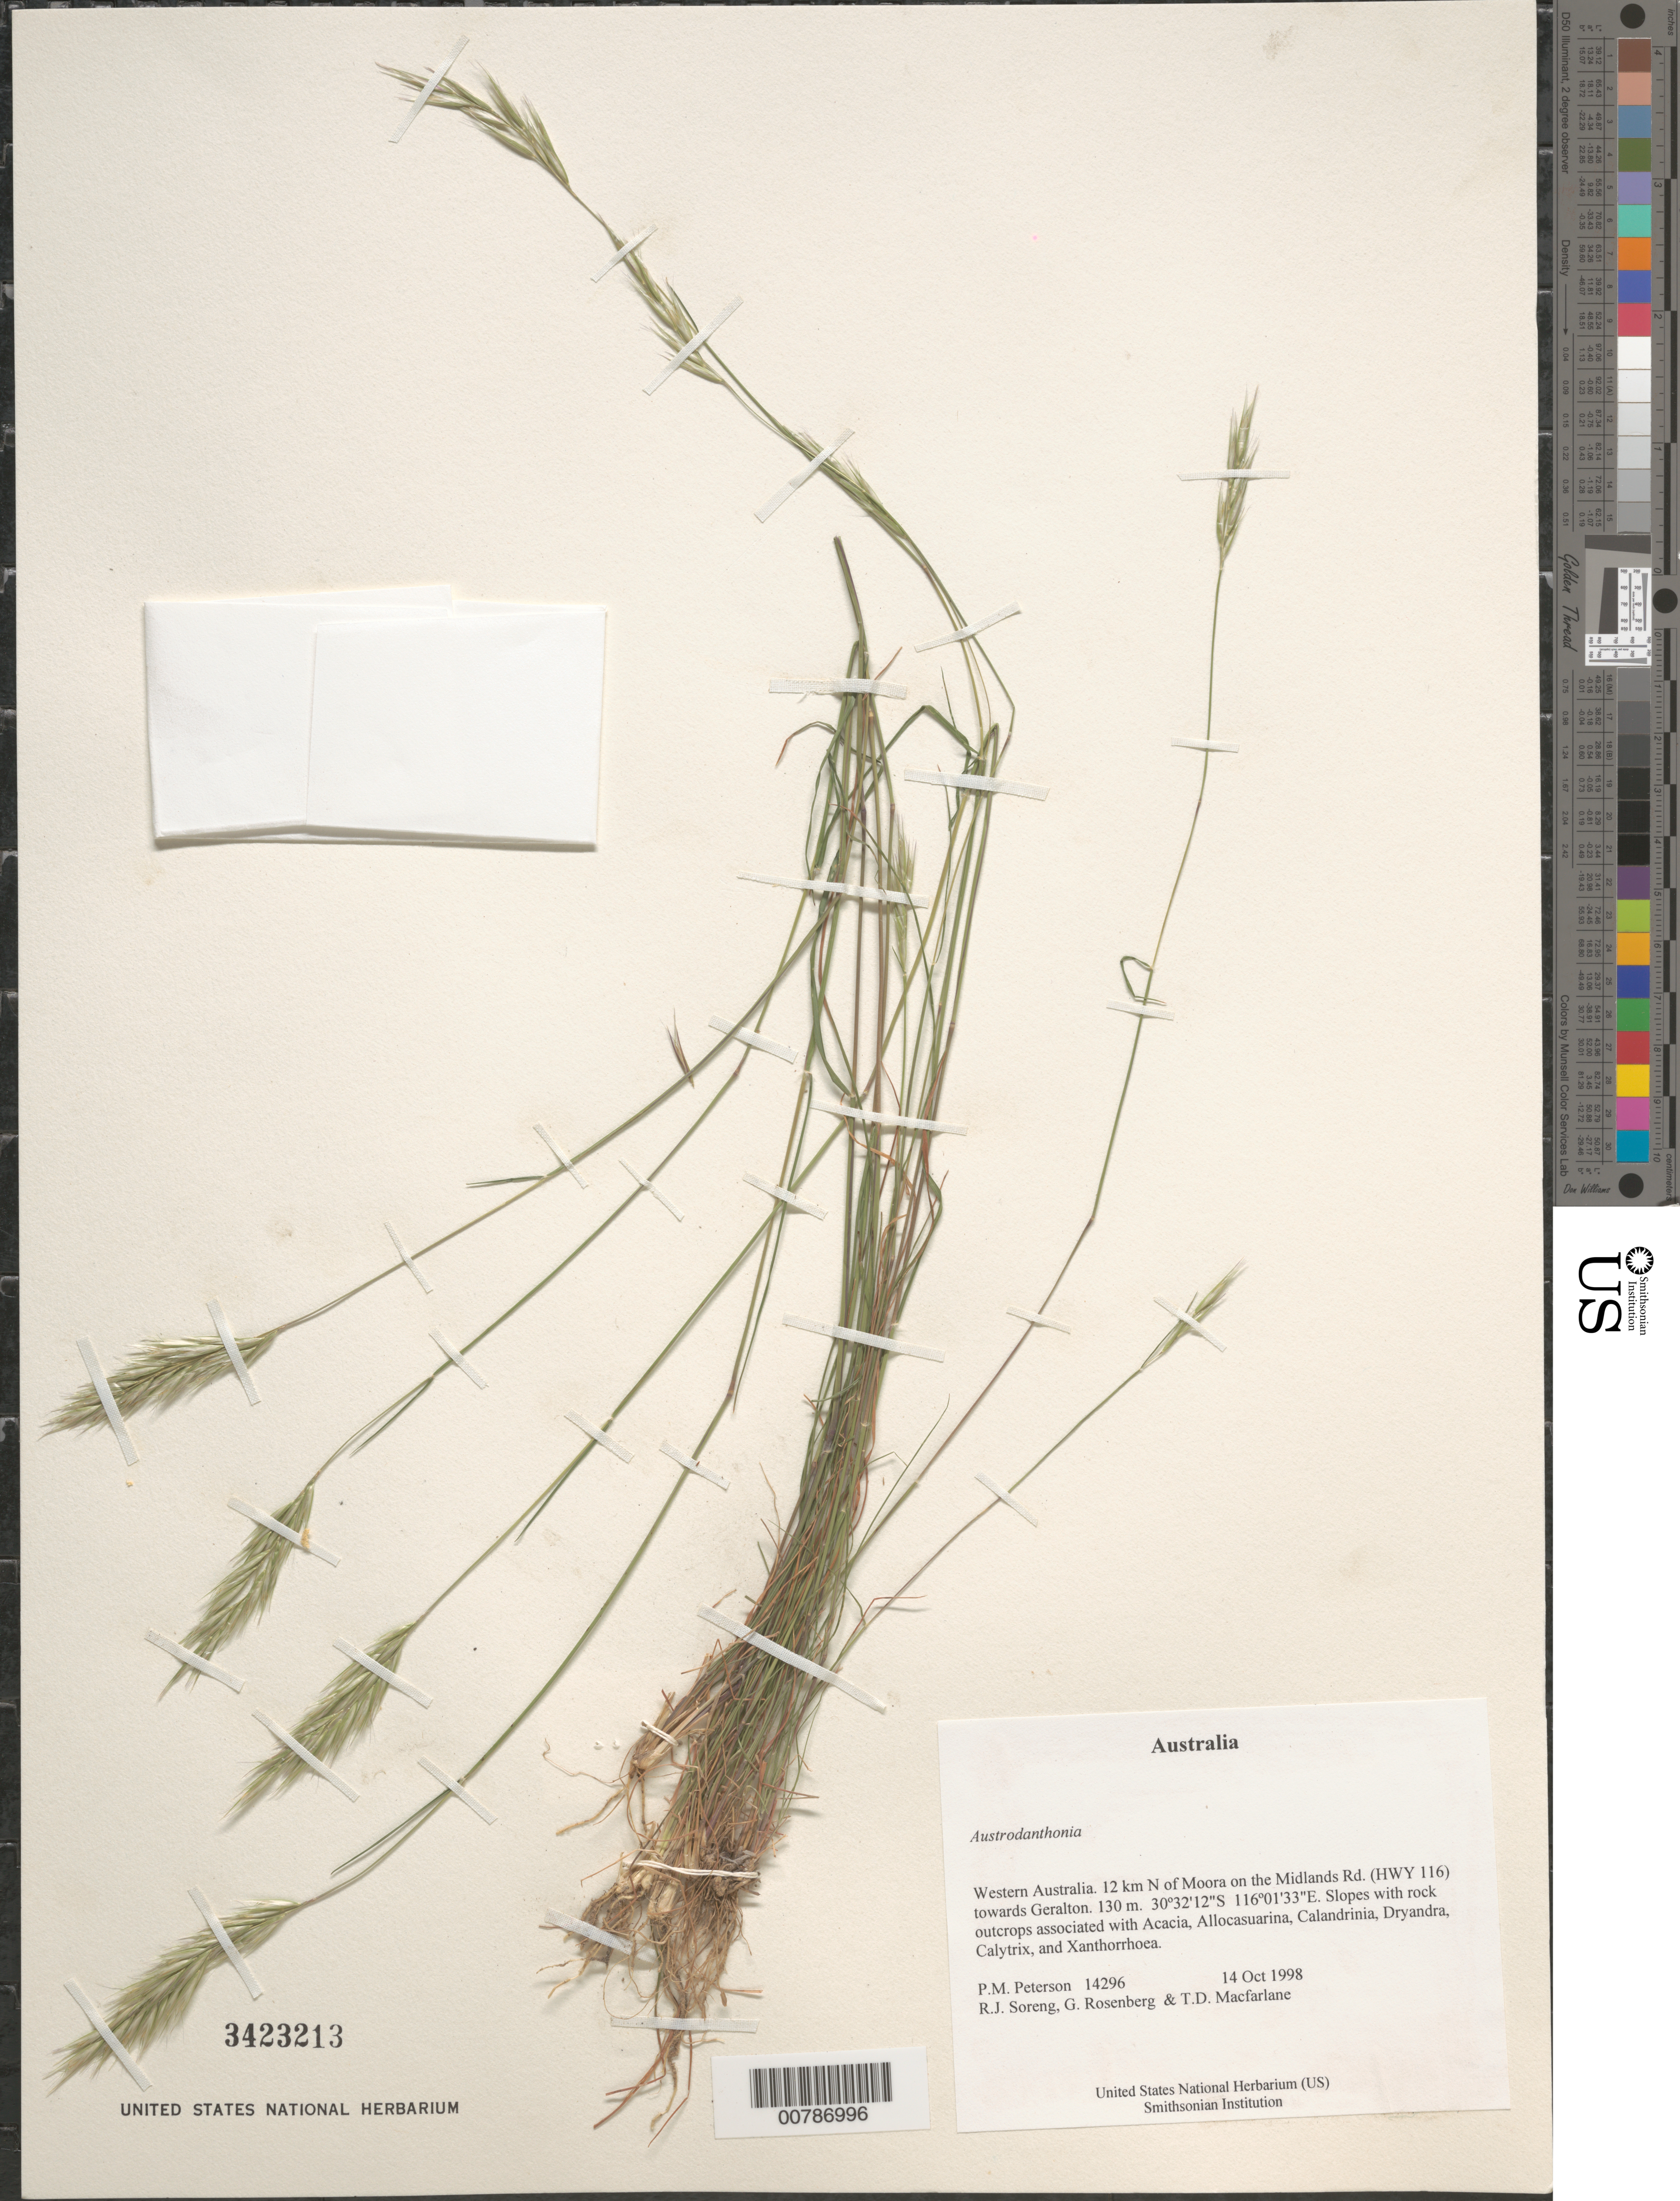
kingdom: Plantae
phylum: Tracheophyta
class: Liliopsida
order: Poales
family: Poaceae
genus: Austrodanthonia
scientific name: Austrodanthonia sp.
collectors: P. M. Peterson, R. J. Soreng, G. Rosenberg & T. Macfarlane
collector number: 14296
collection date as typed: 14 Oct 1998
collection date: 1998-10-14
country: Australia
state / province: Western Australia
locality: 12 km N of Moora on the Midlands Rd. (HWY 116) towards Geralton.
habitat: Slopes with rock outcrops associated with Acacia, Allocasuarina, Calandrinia, Dryandra, Calytrix, and Xanthorrhoea.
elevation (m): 130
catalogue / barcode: US 3423213